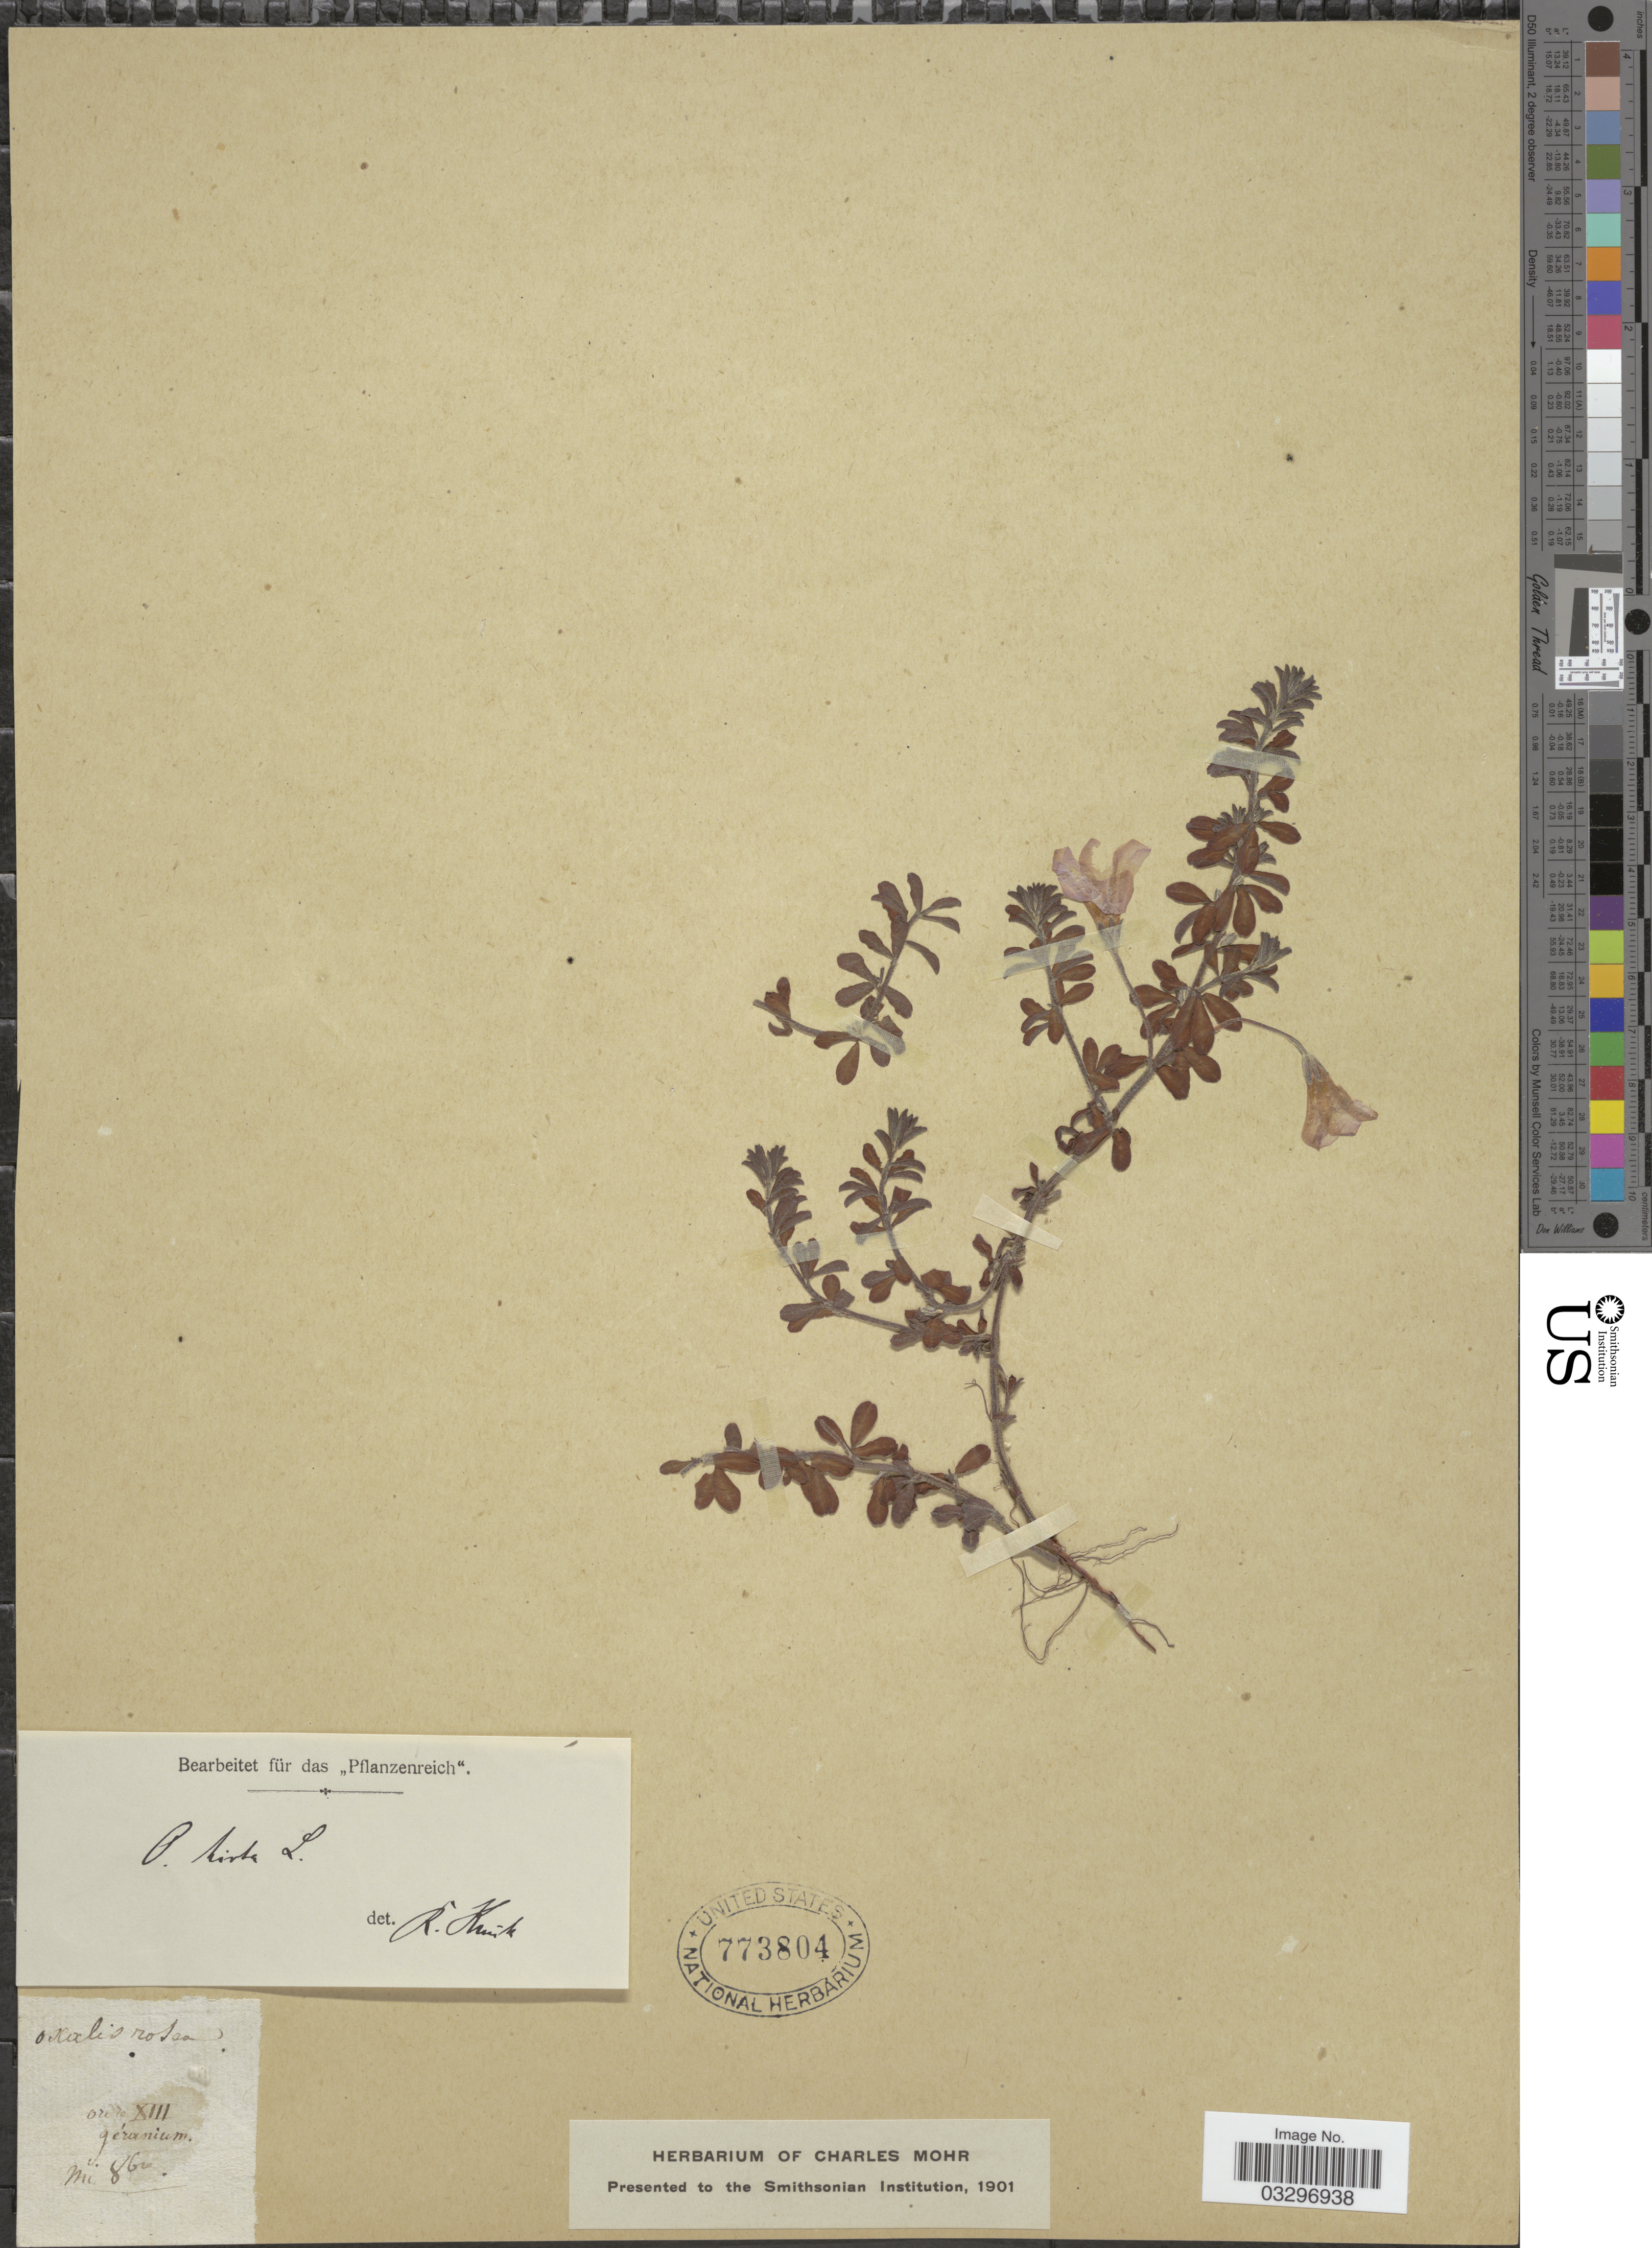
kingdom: Plantae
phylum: Tracheophyta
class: Magnoliopsida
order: Oxalidales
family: Oxalidaceae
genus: Oxalis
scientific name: Oxalis hirta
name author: L.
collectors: ex herb. Charles Mohr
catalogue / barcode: US 773804